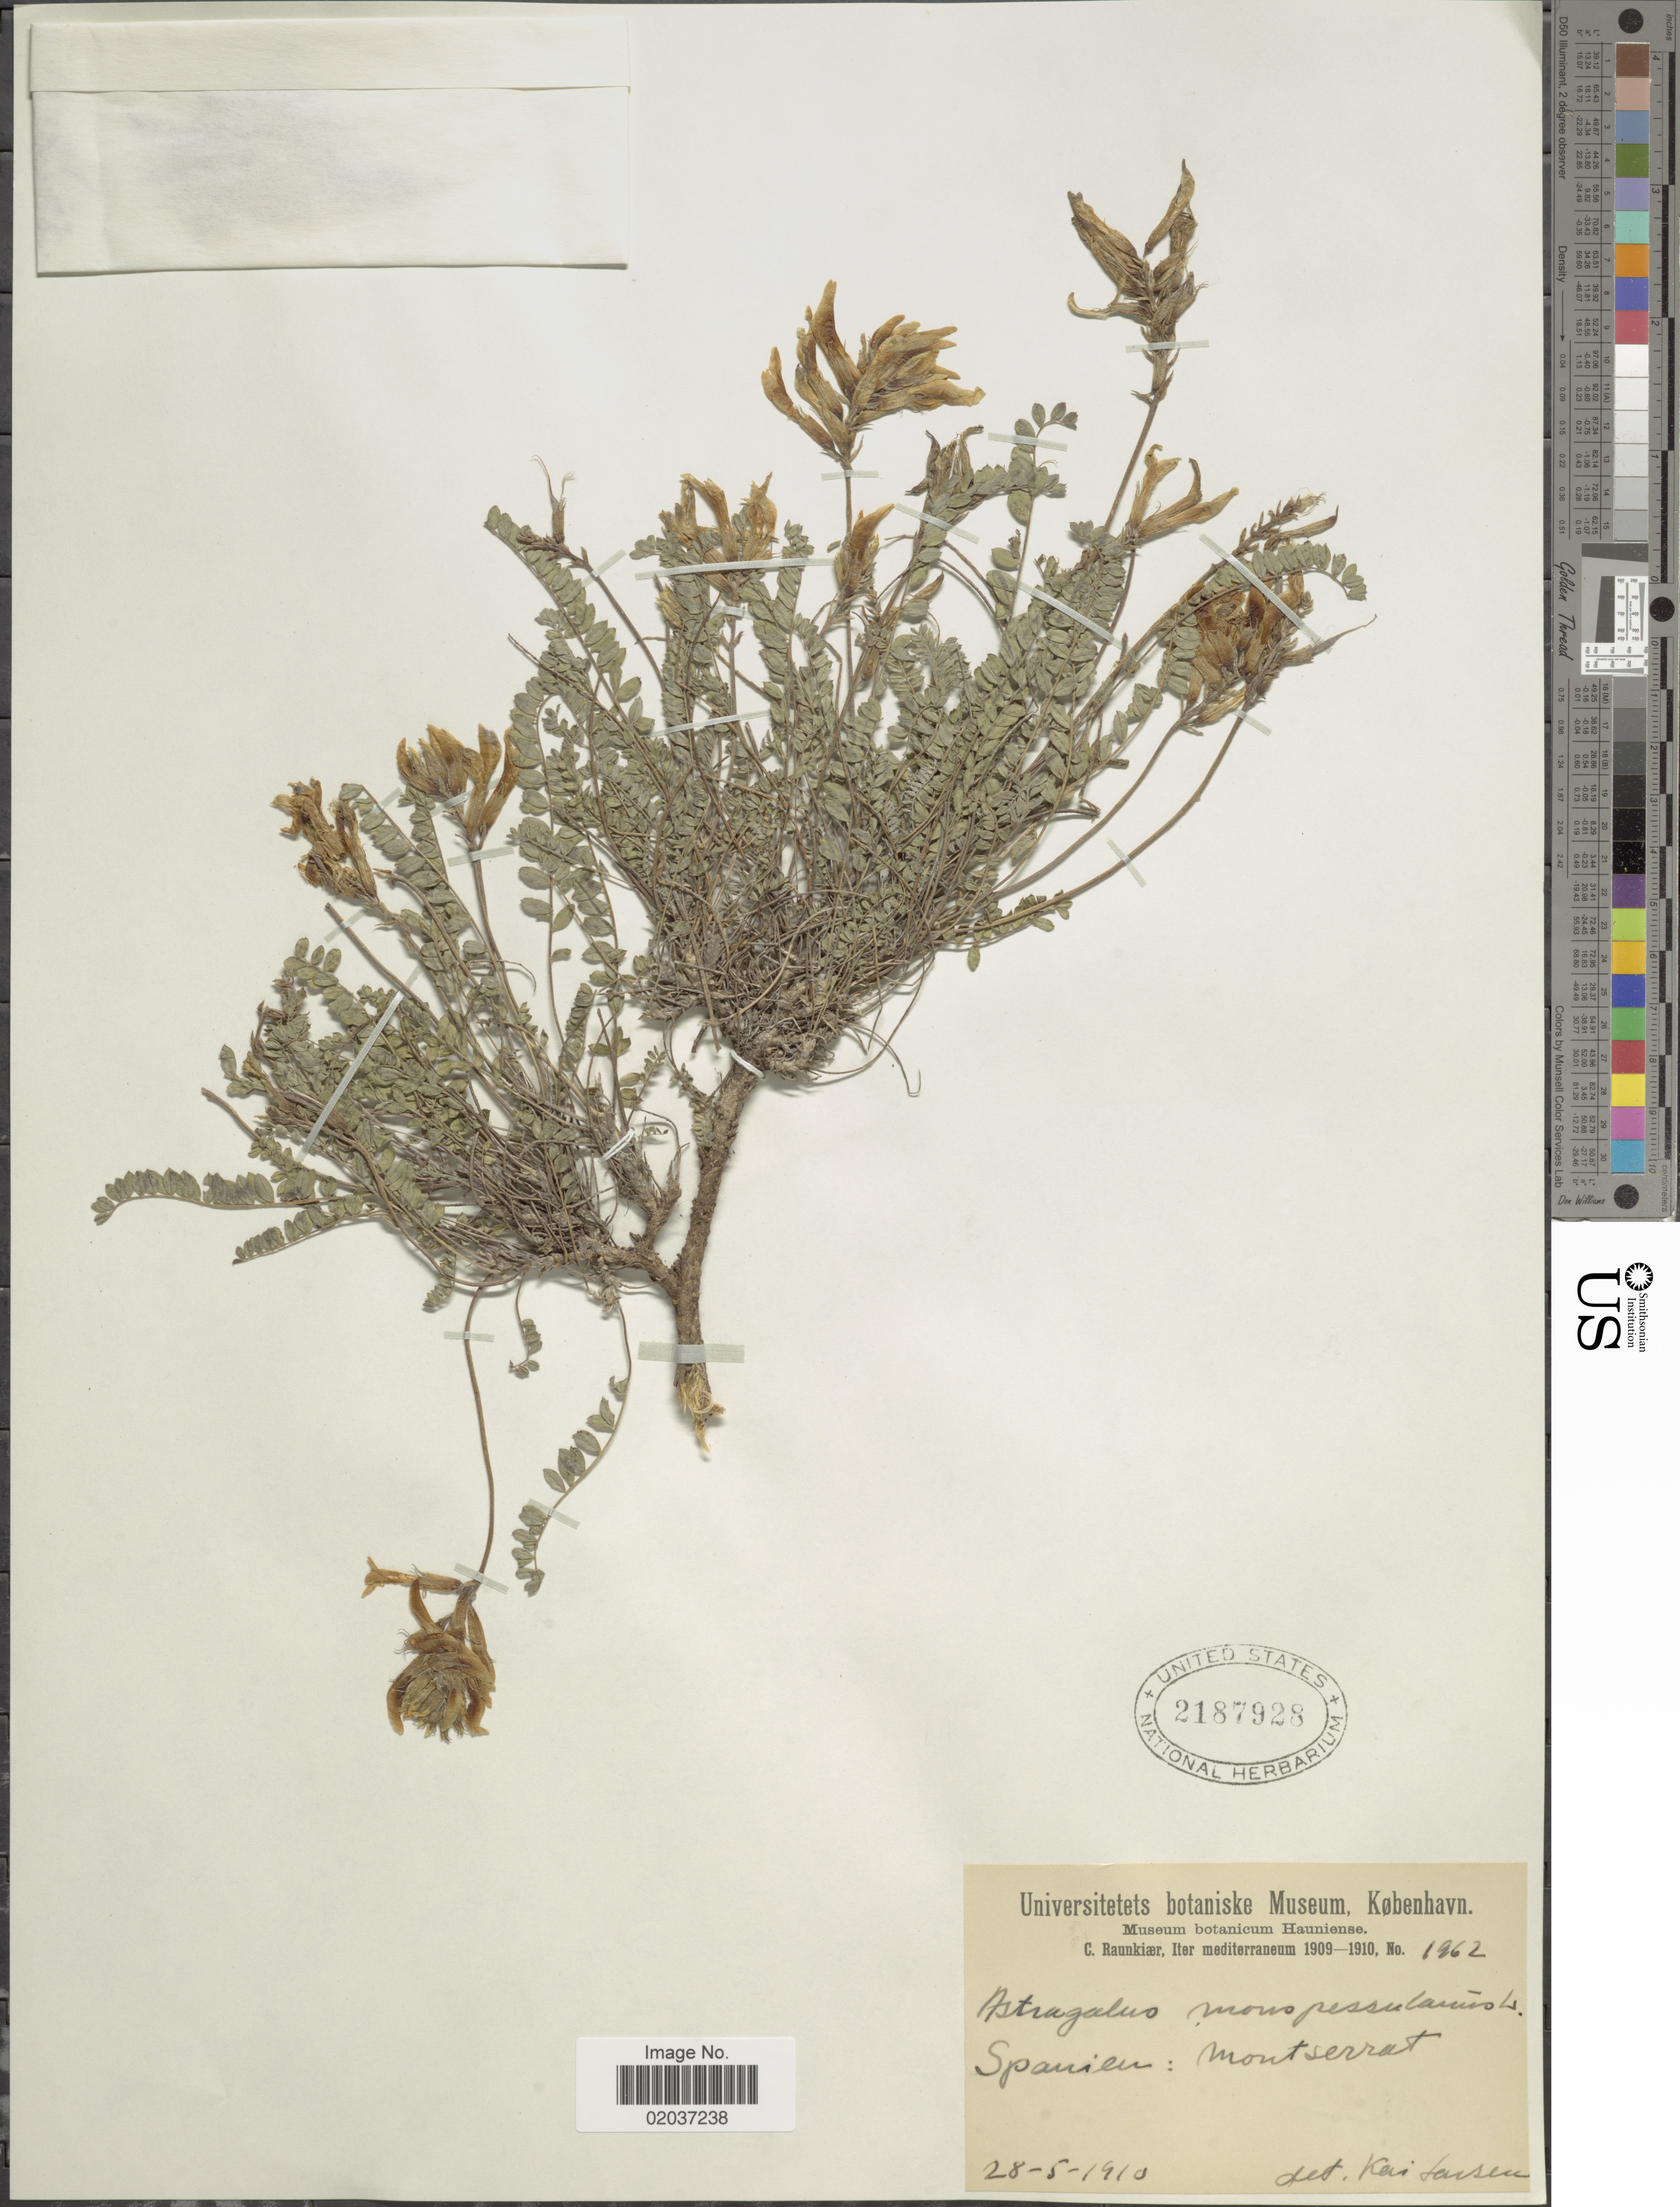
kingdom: Plantae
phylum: Tracheophyta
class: Magnoliopsida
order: Fabales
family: Fabaceae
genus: Astragalus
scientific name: Astragalus monspessulanus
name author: L.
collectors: C. Raunkier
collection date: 1910-05-28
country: Spain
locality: Spanien: Montserrat.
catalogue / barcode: US 2187928